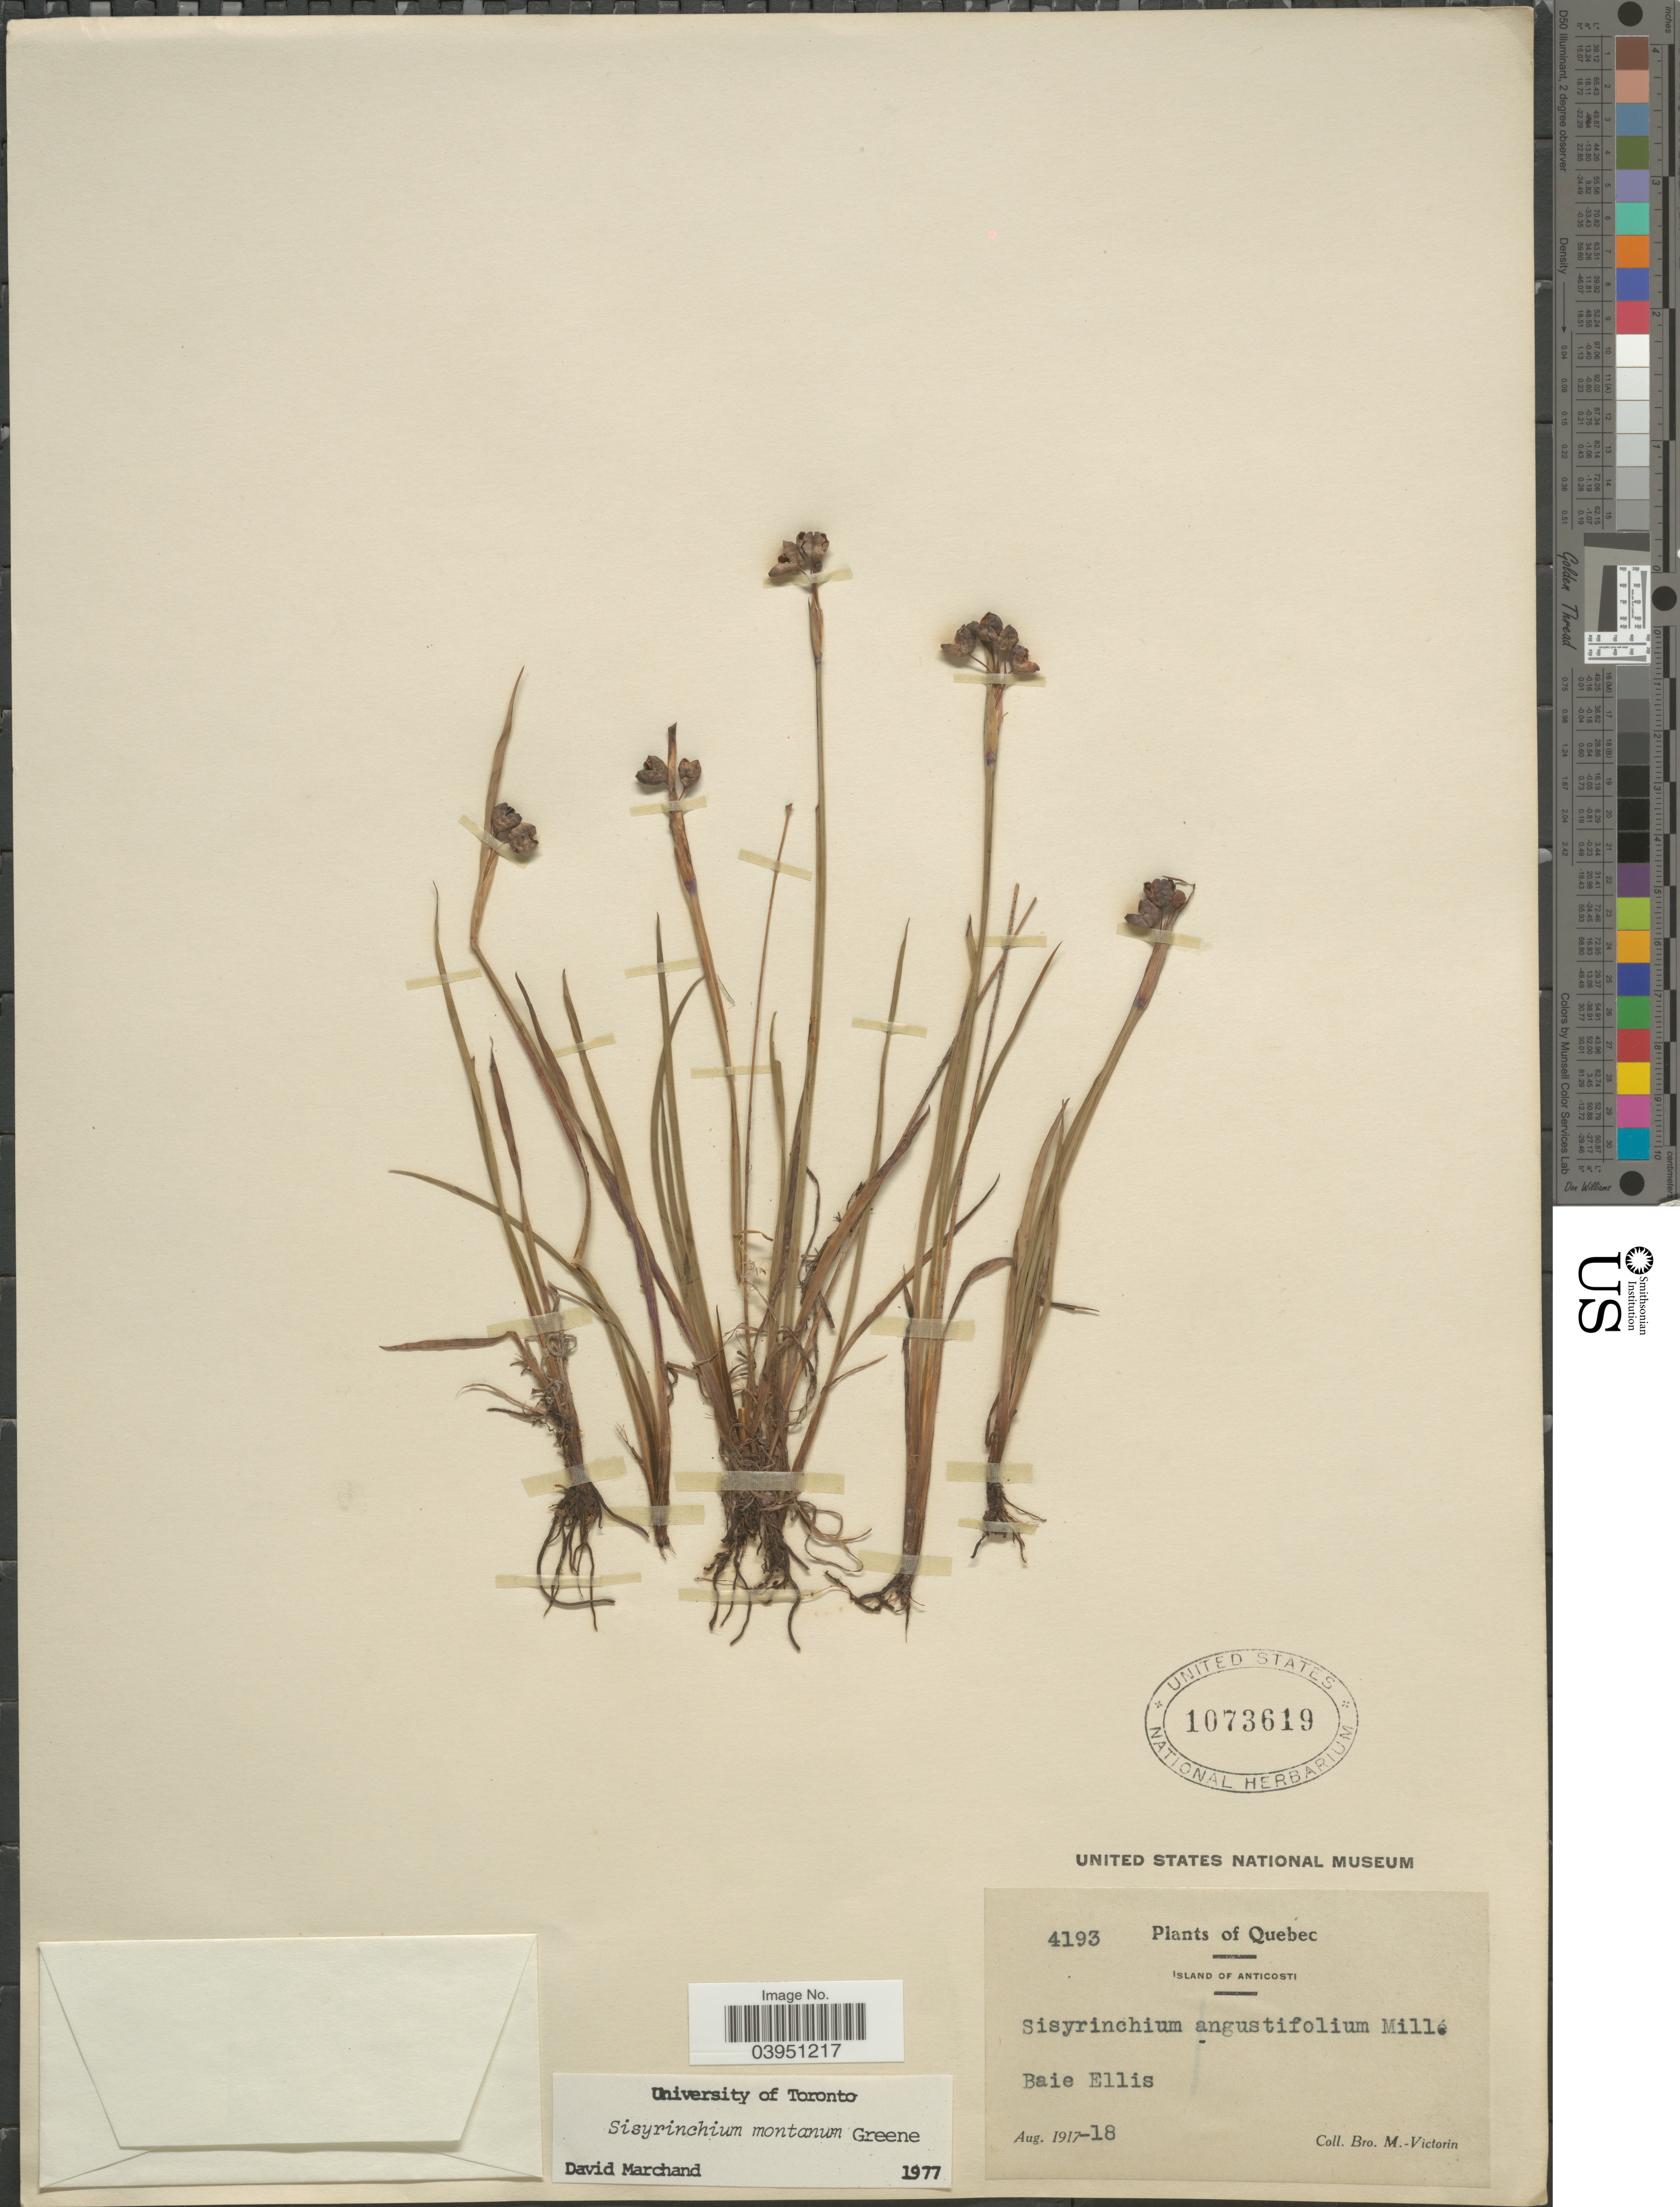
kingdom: Plantae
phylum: Tracheophyta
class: Liliopsida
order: Asparagales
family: Iridaceae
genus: Sisyrinchium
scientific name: Sisyrinchium montanum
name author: Greene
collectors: Fr. Marie-Victorin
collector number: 4193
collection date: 1917-08/1918-08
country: Canada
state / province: Quebec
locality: Island of Anticosti. Baie Ellis.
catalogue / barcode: US 1073619